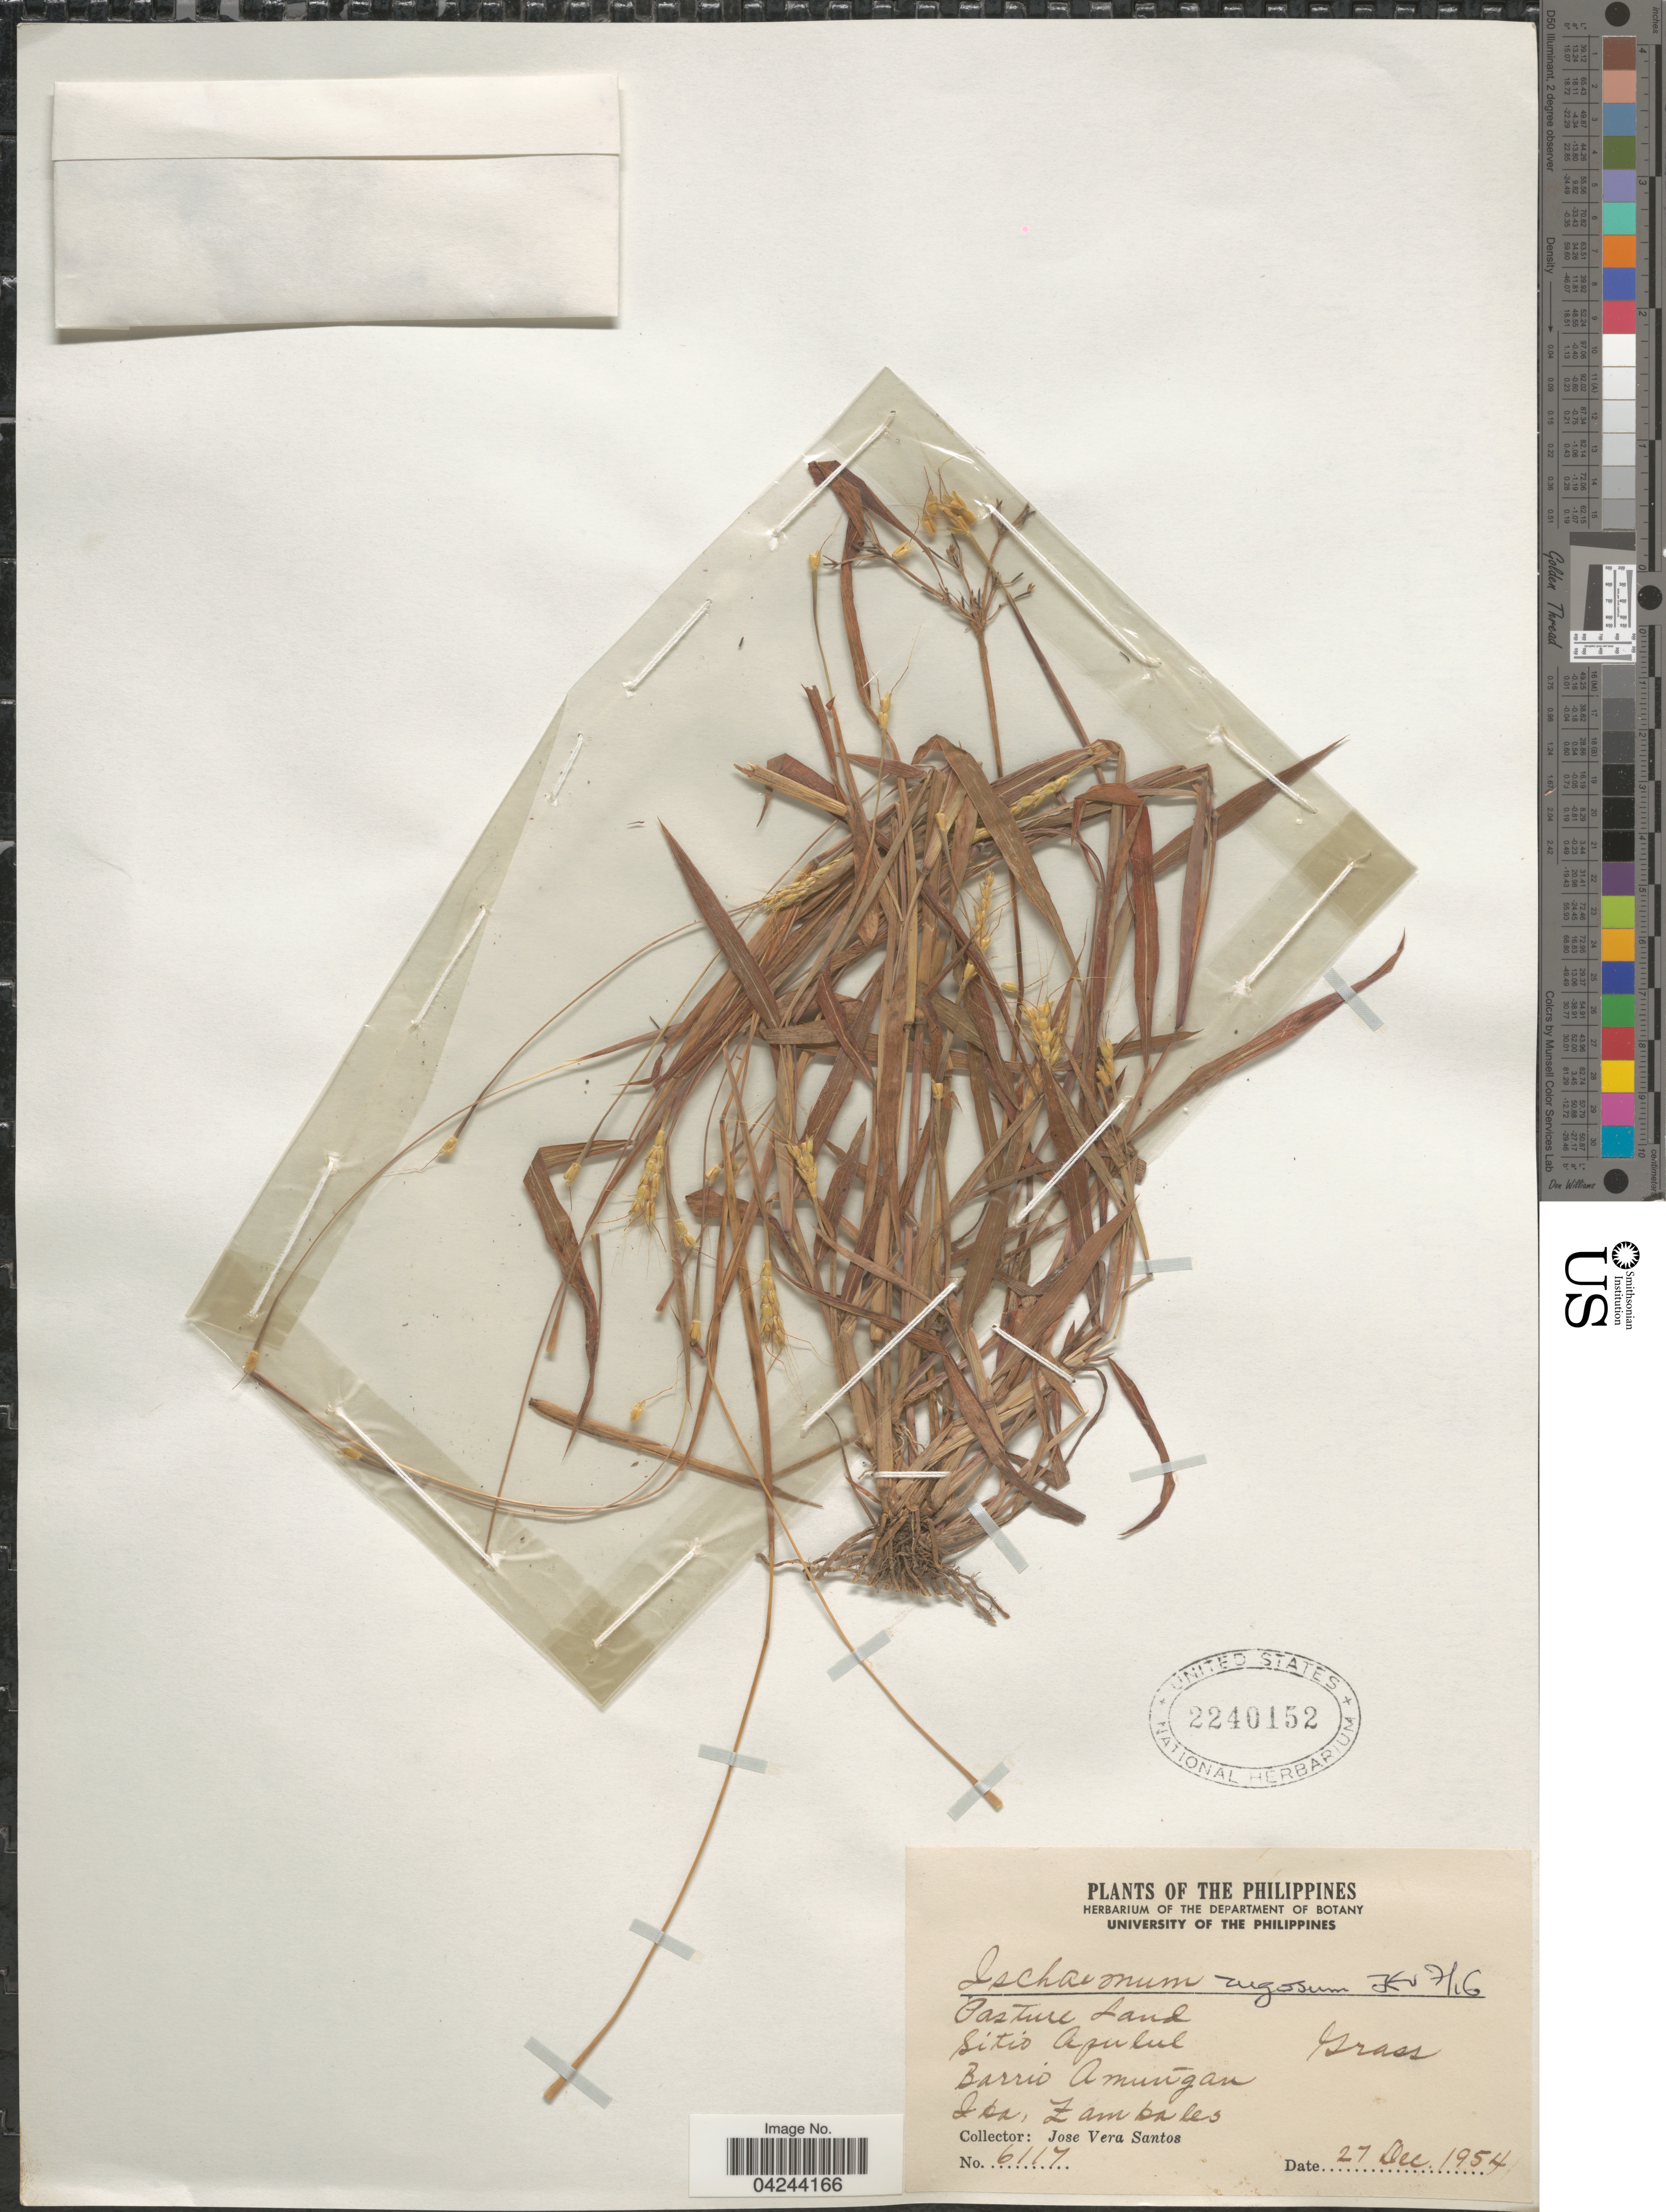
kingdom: Plantae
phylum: Tracheophyta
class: Liliopsida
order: Poales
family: Poaceae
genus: Ischaemum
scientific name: Ischaemum rugosum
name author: Salisb.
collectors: J. Vera Santos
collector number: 6117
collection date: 1954-12-27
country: Philippines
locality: Pasture Land. Sitio Apulul. Barrio Amungan. Iba, Zambales.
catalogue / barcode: US 2240152